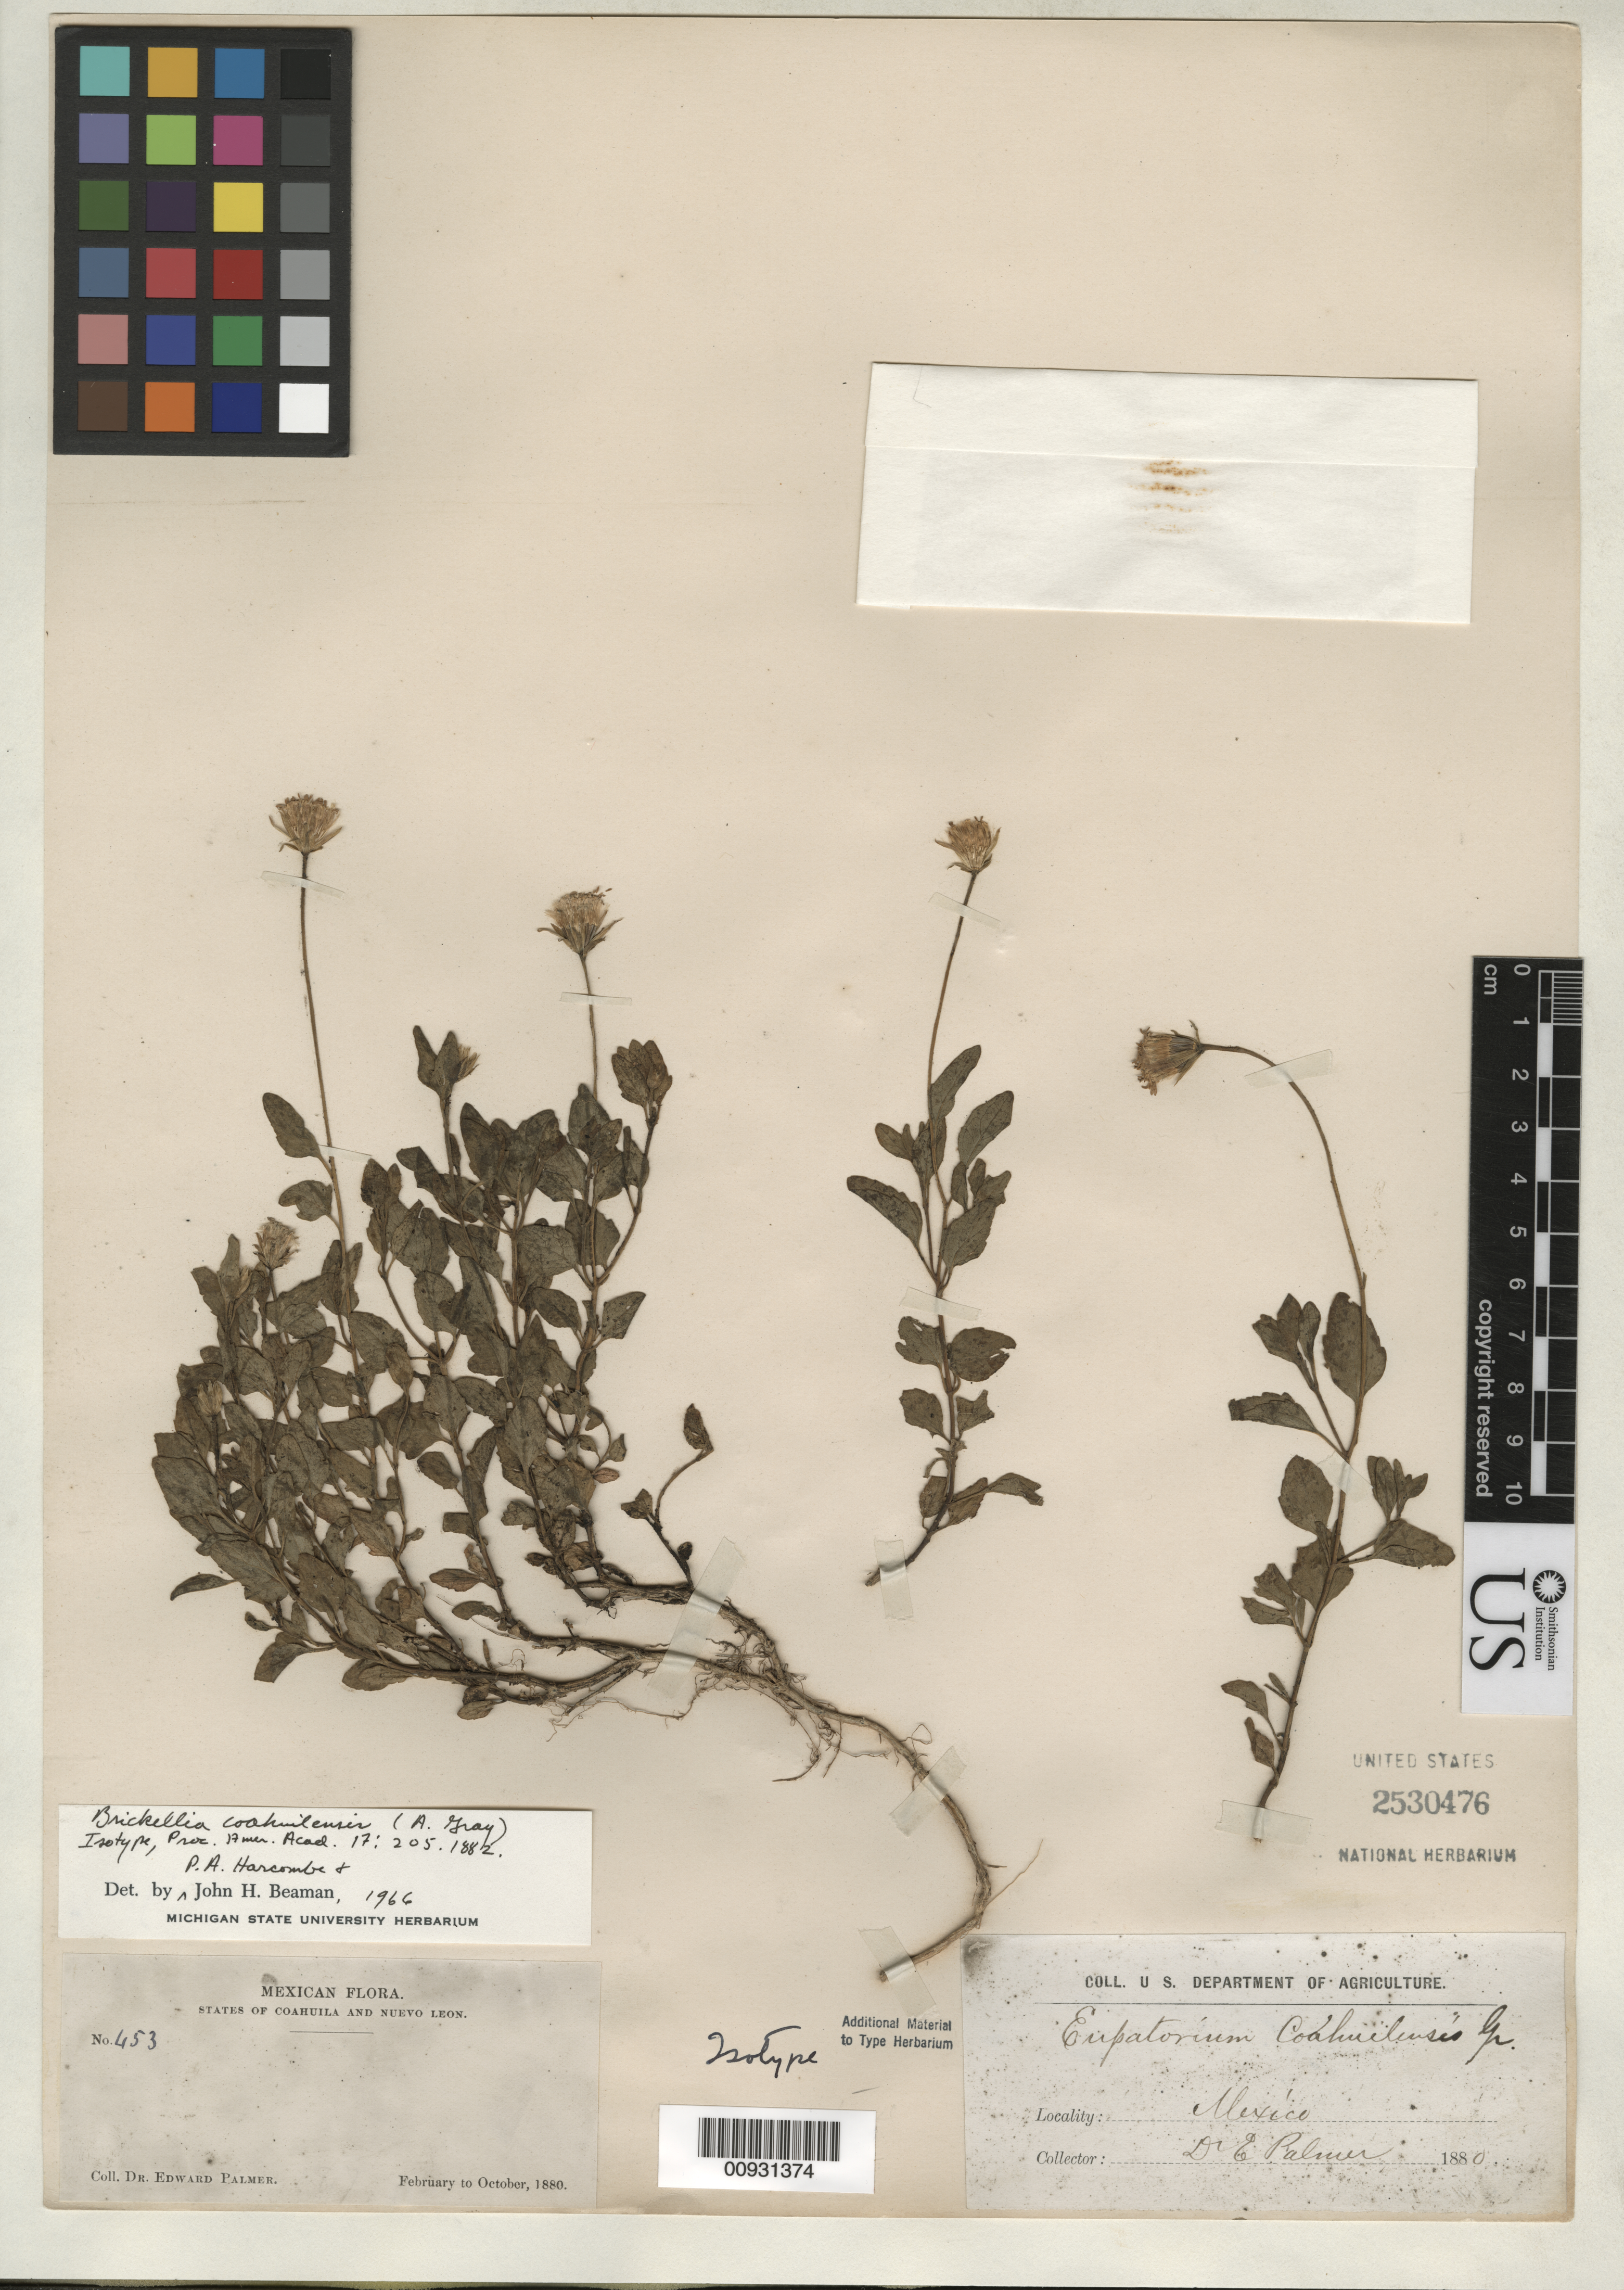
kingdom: Plantae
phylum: Tracheophyta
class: Magnoliopsida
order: Asterales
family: Asteraceae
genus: Eupatorium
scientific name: Eupatorium coahuilense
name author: A. Gray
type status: Isotype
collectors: E. Palmer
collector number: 453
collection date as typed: Feb 1880 to -- Oct 1880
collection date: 1880-02/1880-10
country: Mexico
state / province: Coahuila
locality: Coahuila and Nuevo Leon.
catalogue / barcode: US 2530476